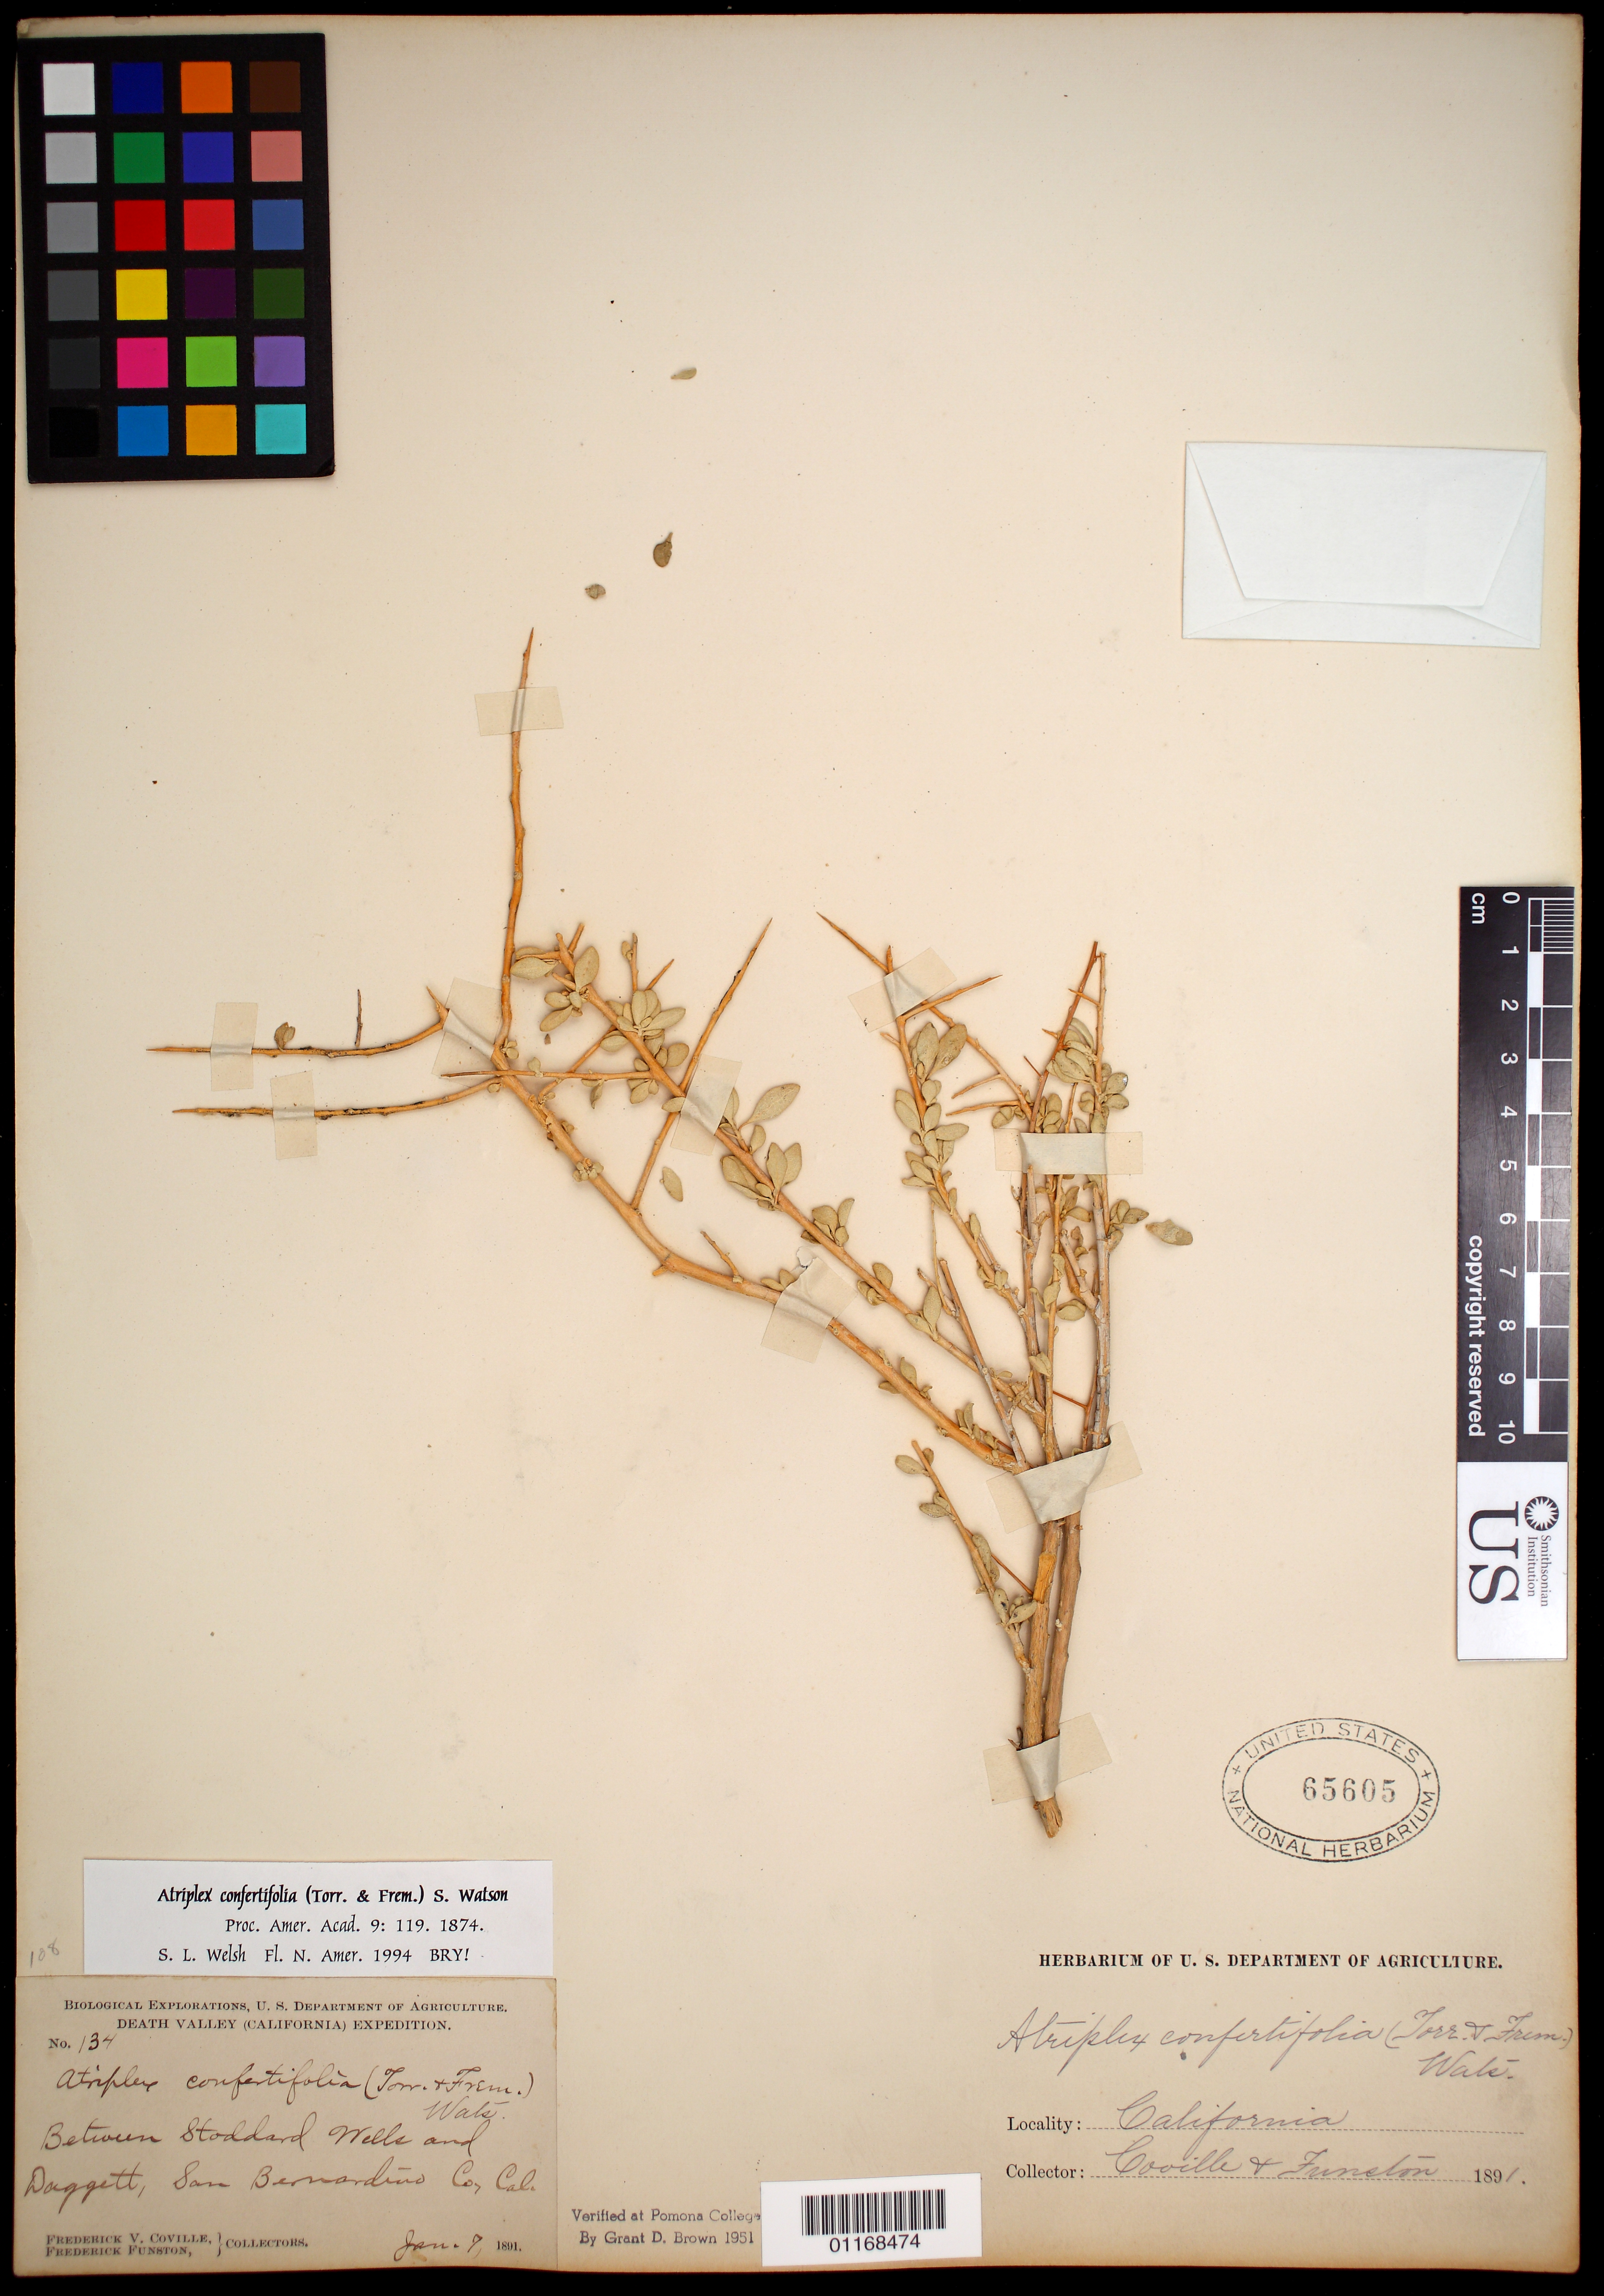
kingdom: Plantae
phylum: Tracheophyta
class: Magnoliopsida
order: Caryophyllales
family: Amaranthaceae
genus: Atriplex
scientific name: Atriplex confertifolia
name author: (Torr. & Frém.) S. Watson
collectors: F. V. Coville & F. Funston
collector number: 134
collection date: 1891-01-07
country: United States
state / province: California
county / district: San Bernardino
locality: Between Stoddard Wells and Daggett.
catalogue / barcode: US 65605